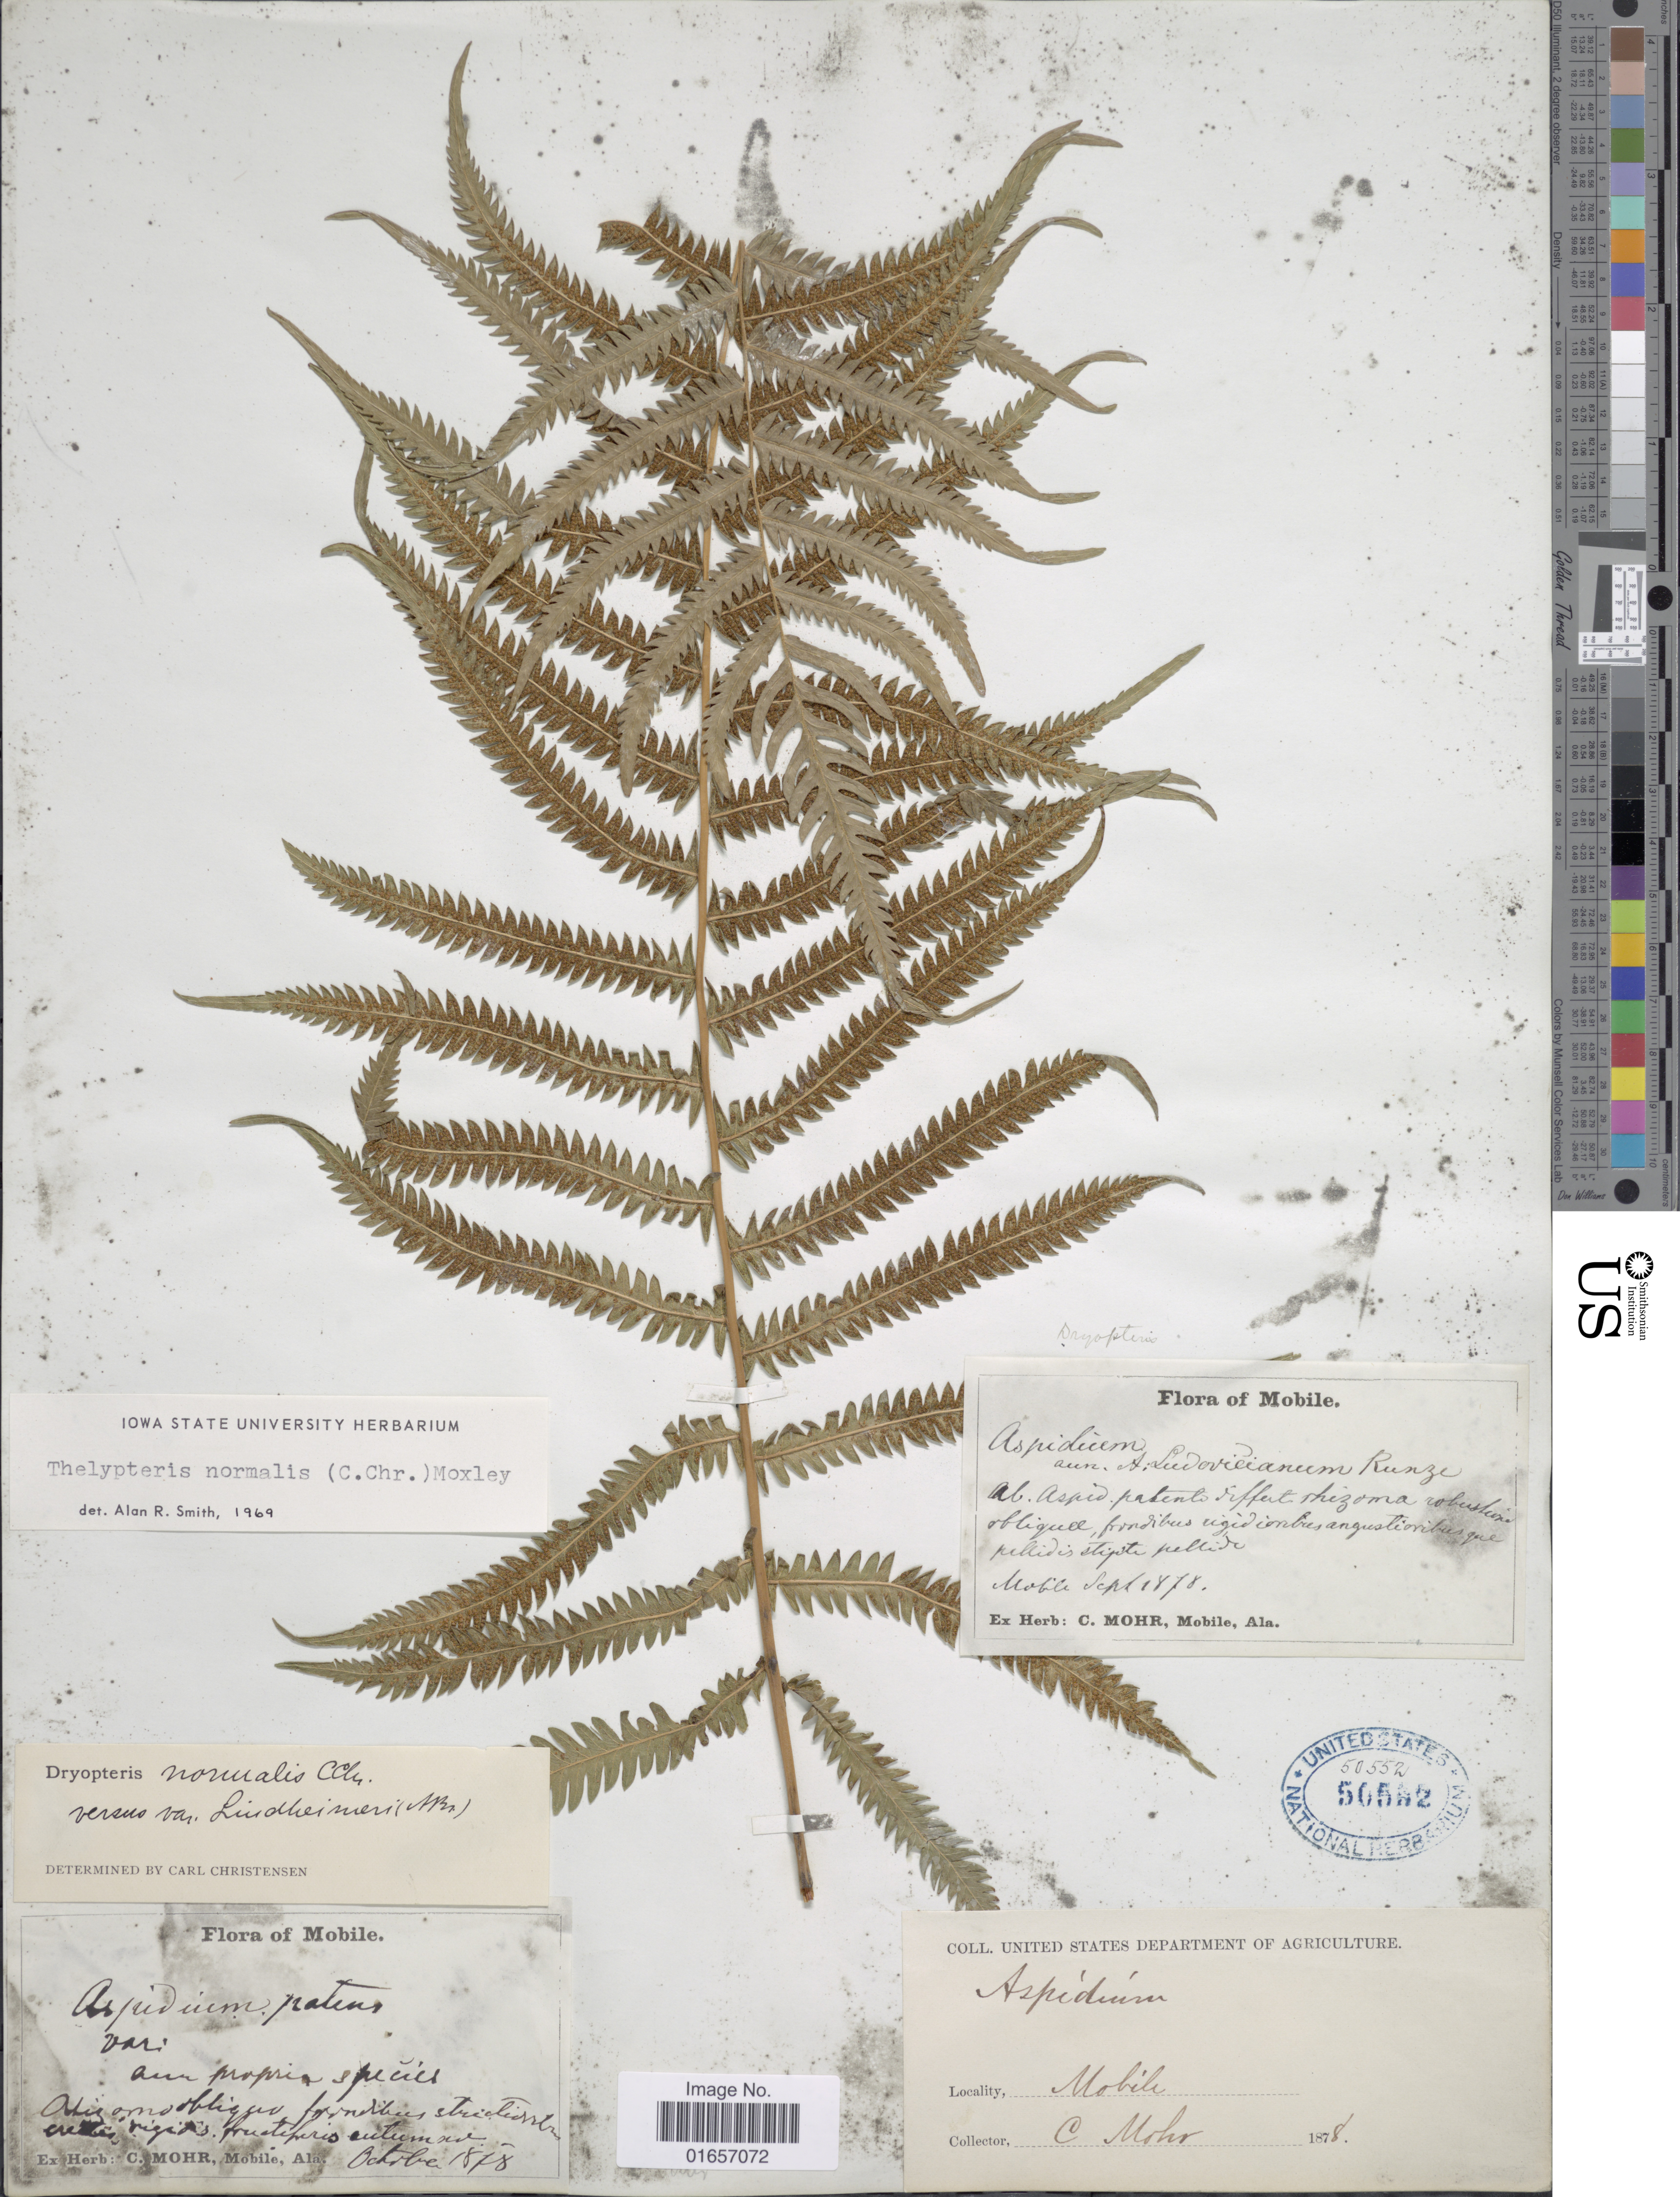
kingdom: Plantae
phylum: Tracheophyta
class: Polypodiopsida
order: Polypodiales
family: Thelypteridaceae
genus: Christella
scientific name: Christella kunthii comb. ined.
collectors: C. T. Mohr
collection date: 1878-09/1878-10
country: United States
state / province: Alabama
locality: Mobile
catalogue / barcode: US 50552